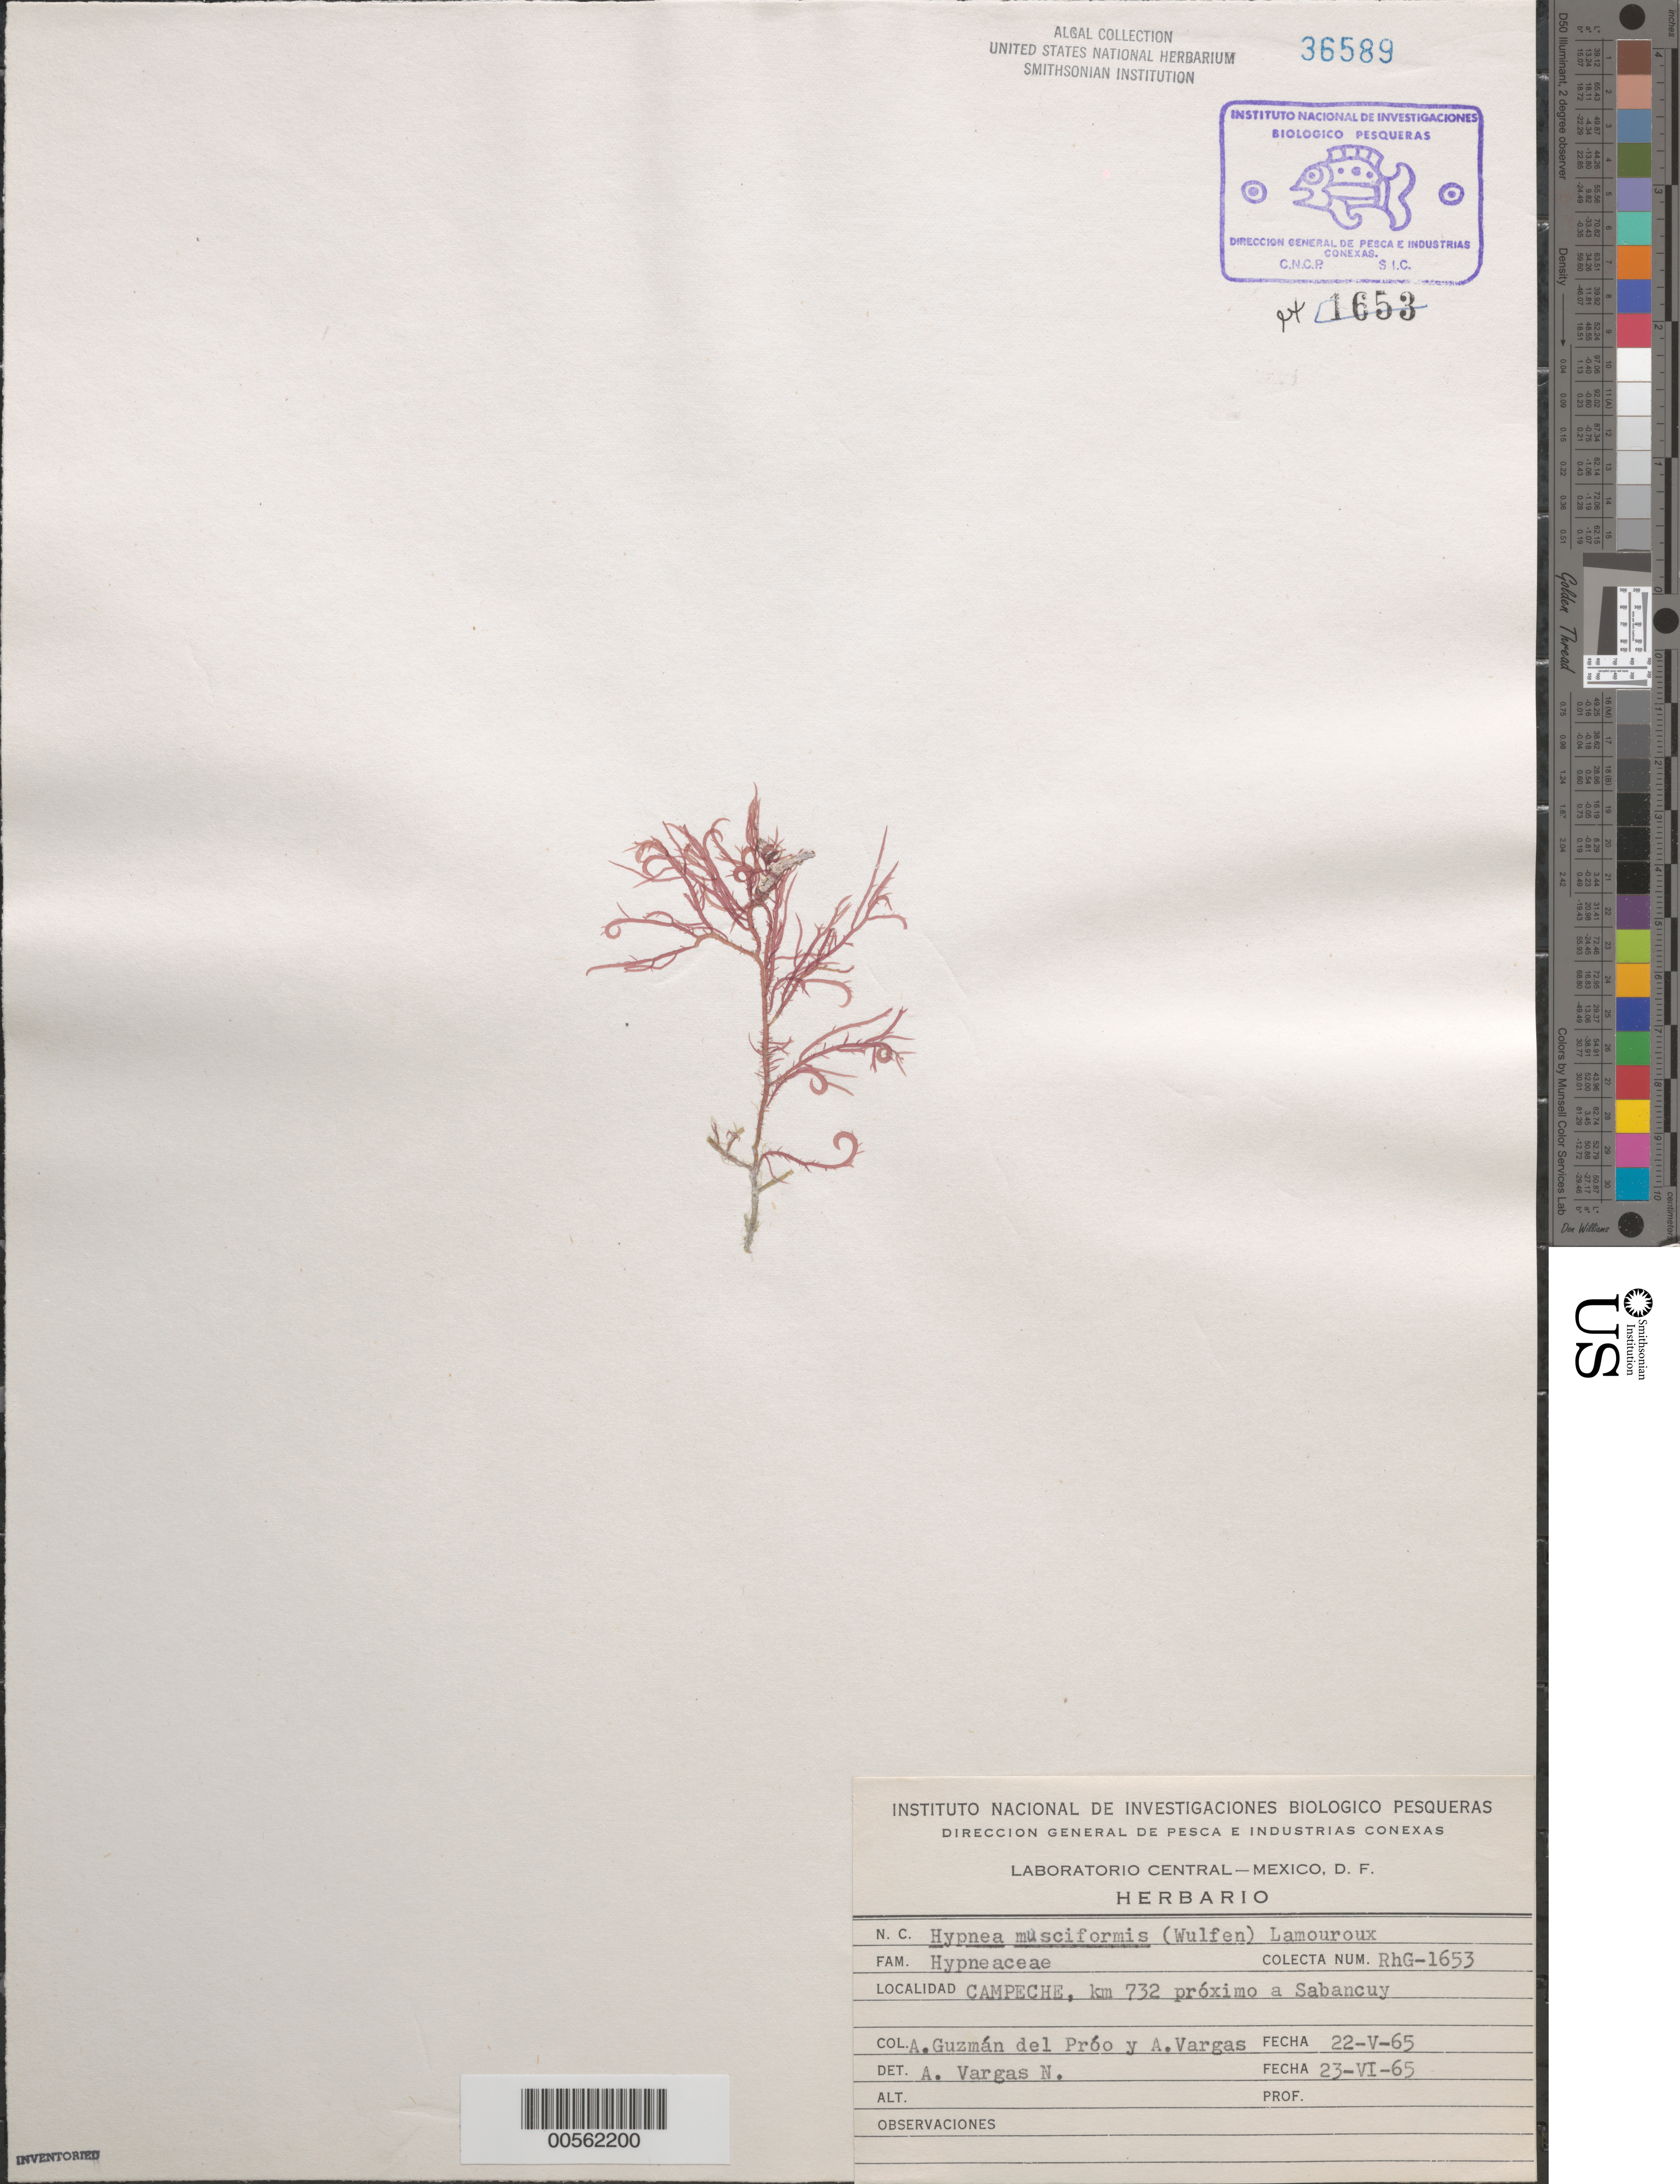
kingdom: Plantae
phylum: Rhodophyta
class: Florideophyceae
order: Gigartinales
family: Cystocloniaceae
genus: Hypnea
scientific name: Hypnea musciformis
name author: (Wulfen) J.V.Lamouroux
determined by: Vargas N., A.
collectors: S. Guzman del Proo & A. Vargas N.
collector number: RHG-1653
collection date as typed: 22 May 1965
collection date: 1965-05-22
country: Mexico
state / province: Campeche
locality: Near Sabancay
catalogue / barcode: US 36589